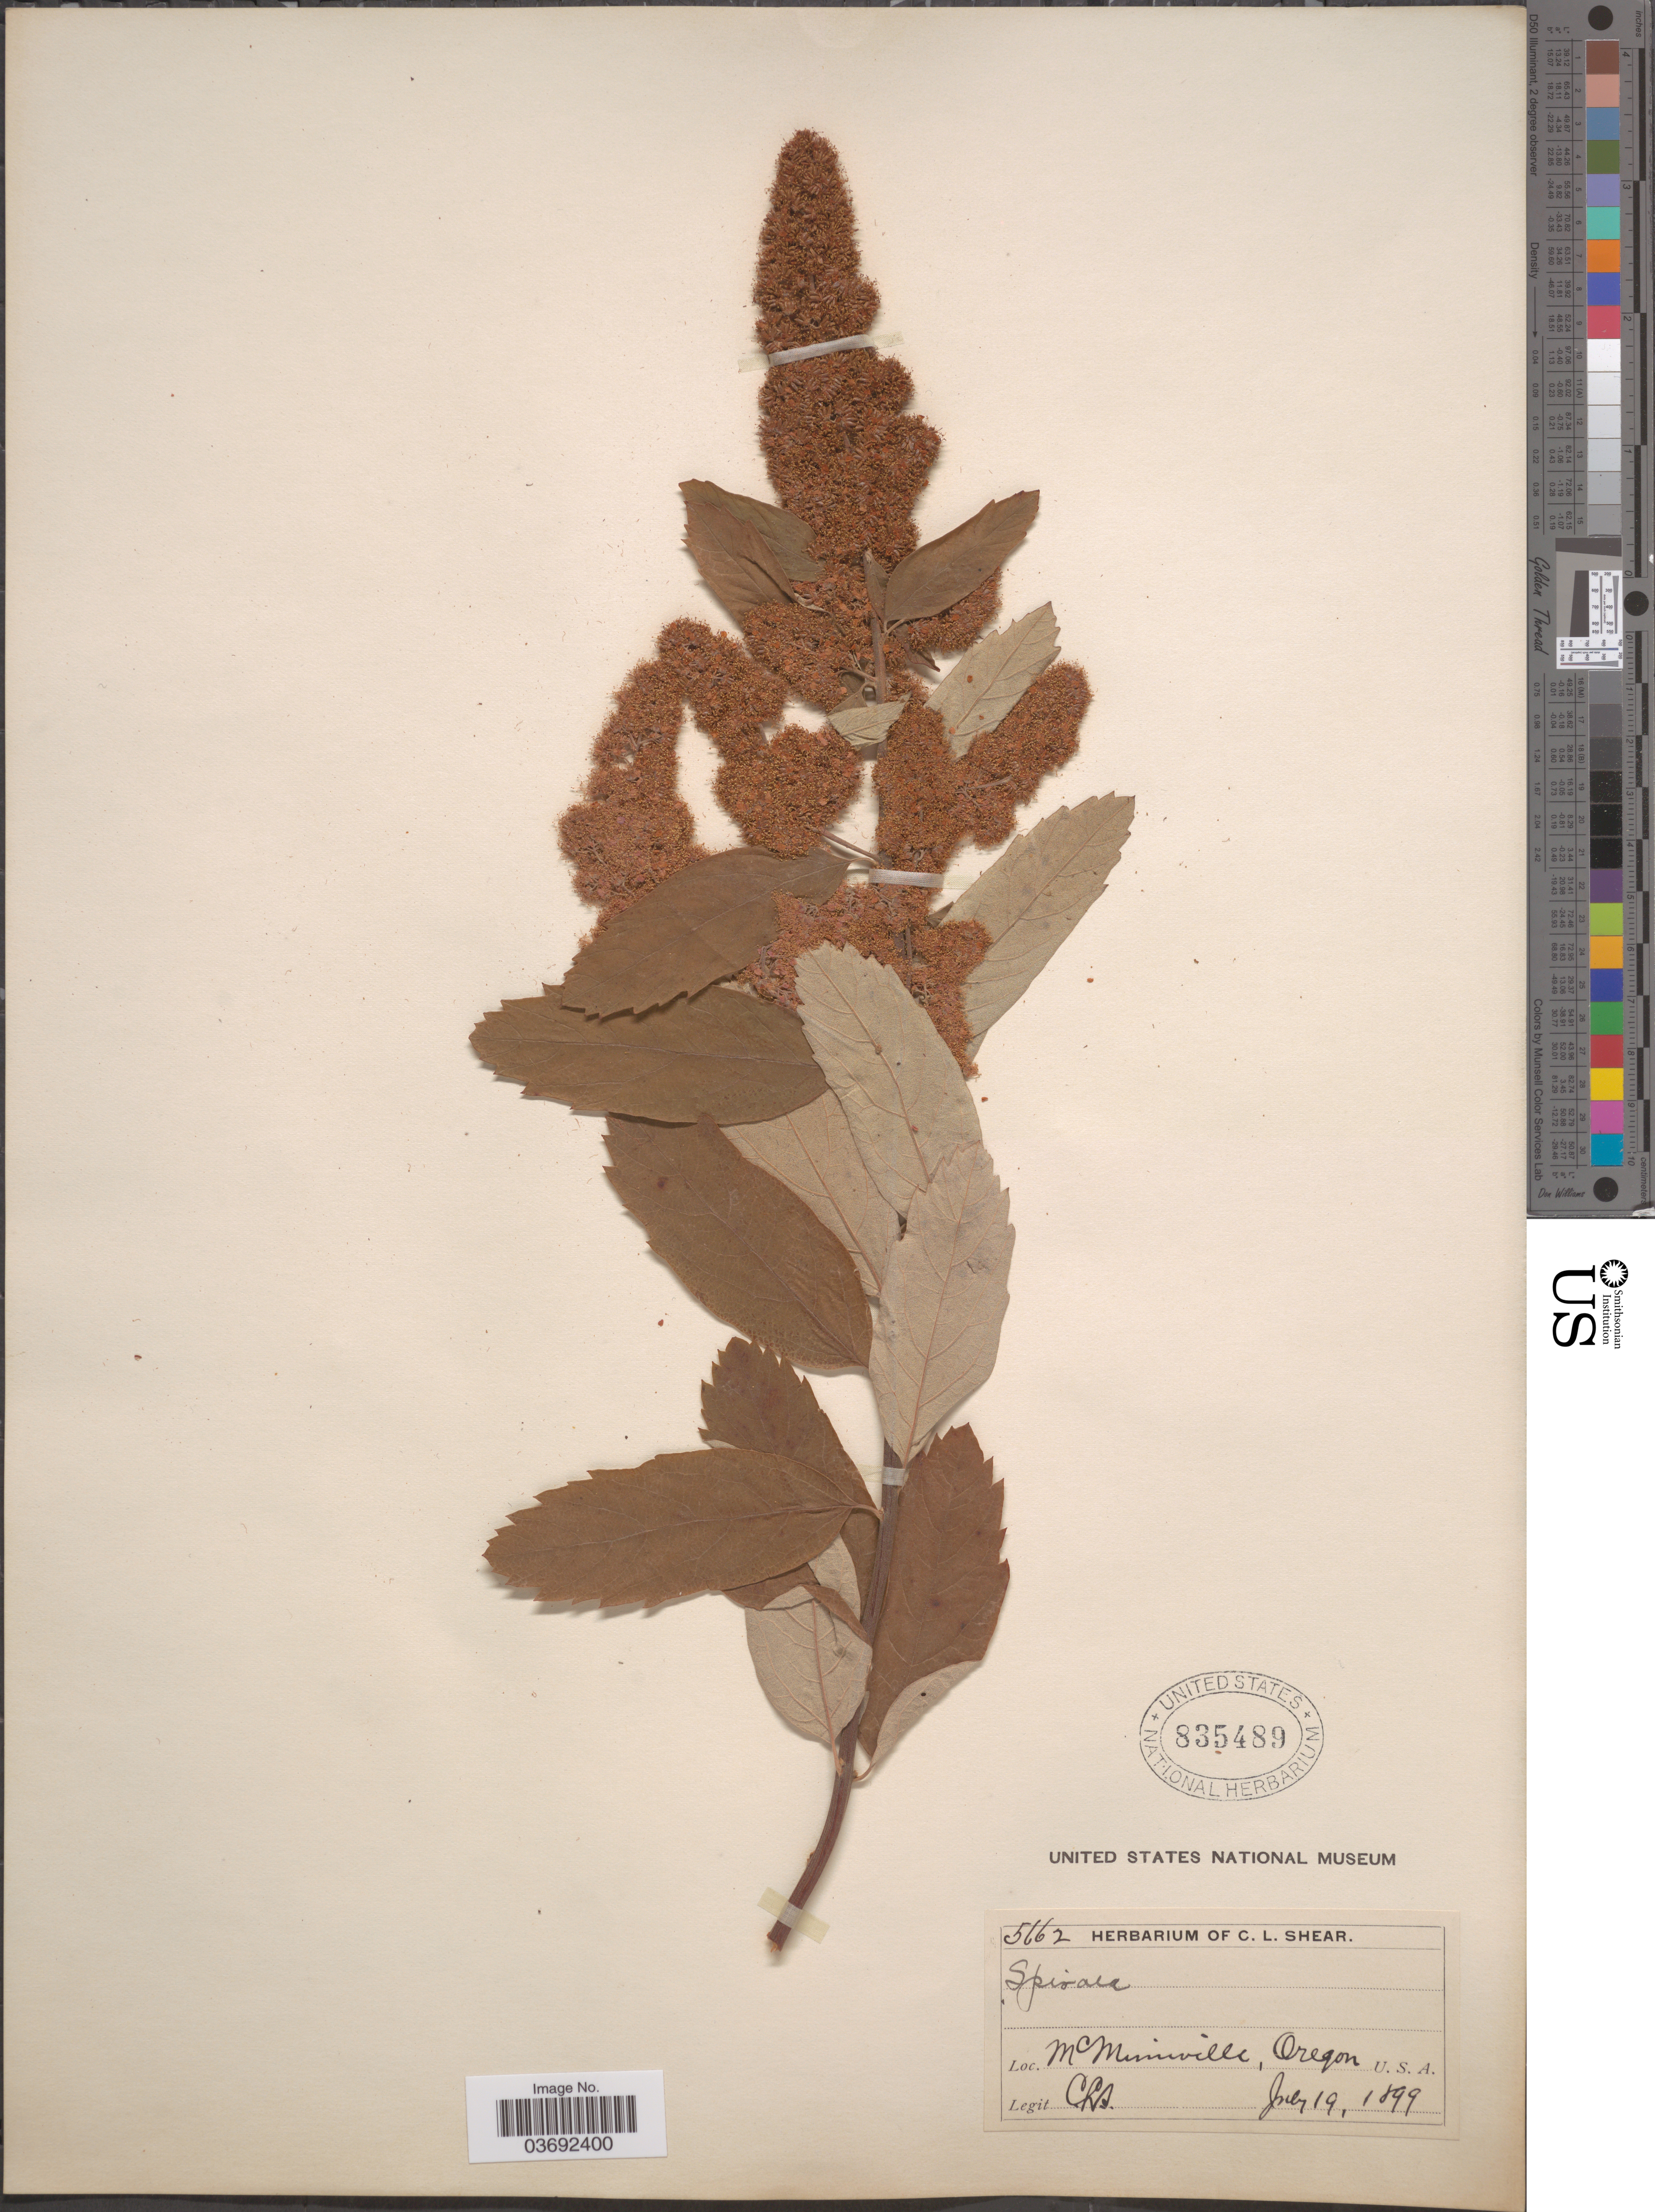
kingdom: Plantae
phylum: Tracheophyta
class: Magnoliopsida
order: Rosales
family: Rosaceae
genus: Spiraea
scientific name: Spiraea douglasii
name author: Hook.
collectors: C. L. Shear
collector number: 5662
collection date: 1899-07-19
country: United States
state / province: Oregon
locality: McMimville.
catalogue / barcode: US 835489